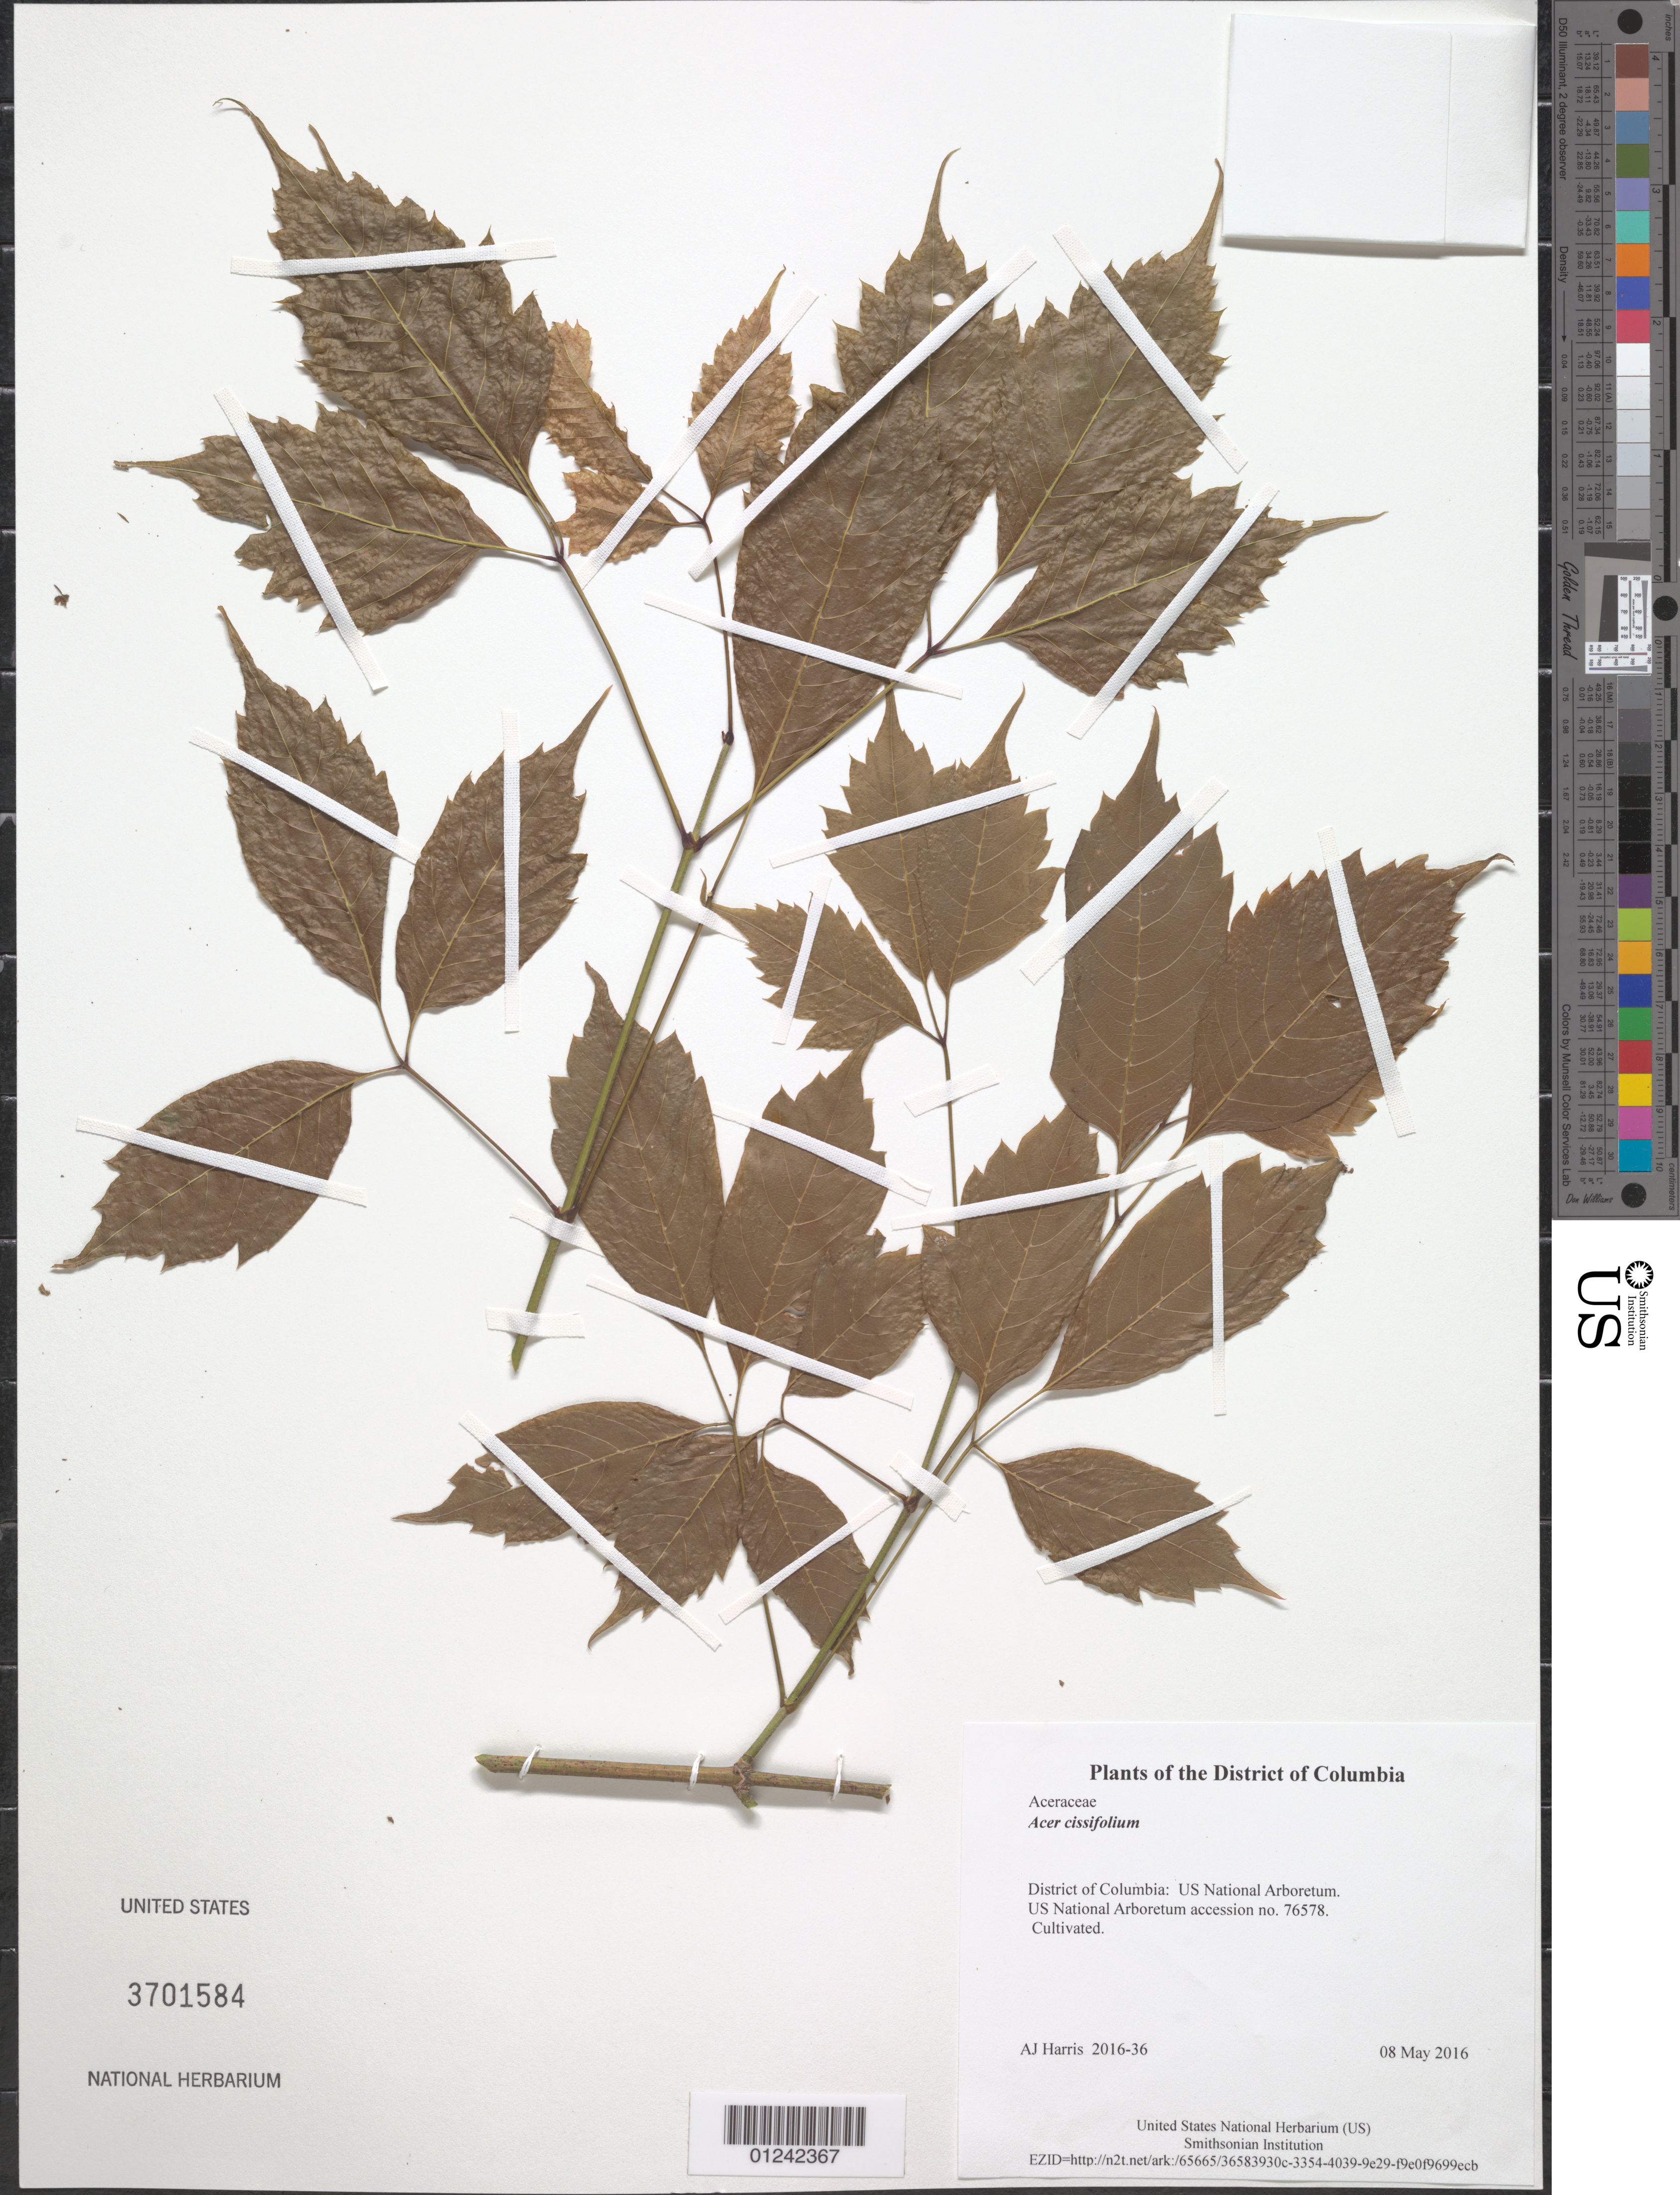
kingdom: Plantae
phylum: Tracheophyta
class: Magnoliopsida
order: Sapindales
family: Sapindaceae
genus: Acer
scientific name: Acer cissifolium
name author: (Siebold & Zucc.) K. Koch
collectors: A. J. Harris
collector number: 2016-36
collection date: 2016-05-08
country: United States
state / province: District of Columbia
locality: US National Arboretum.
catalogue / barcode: US 3701584